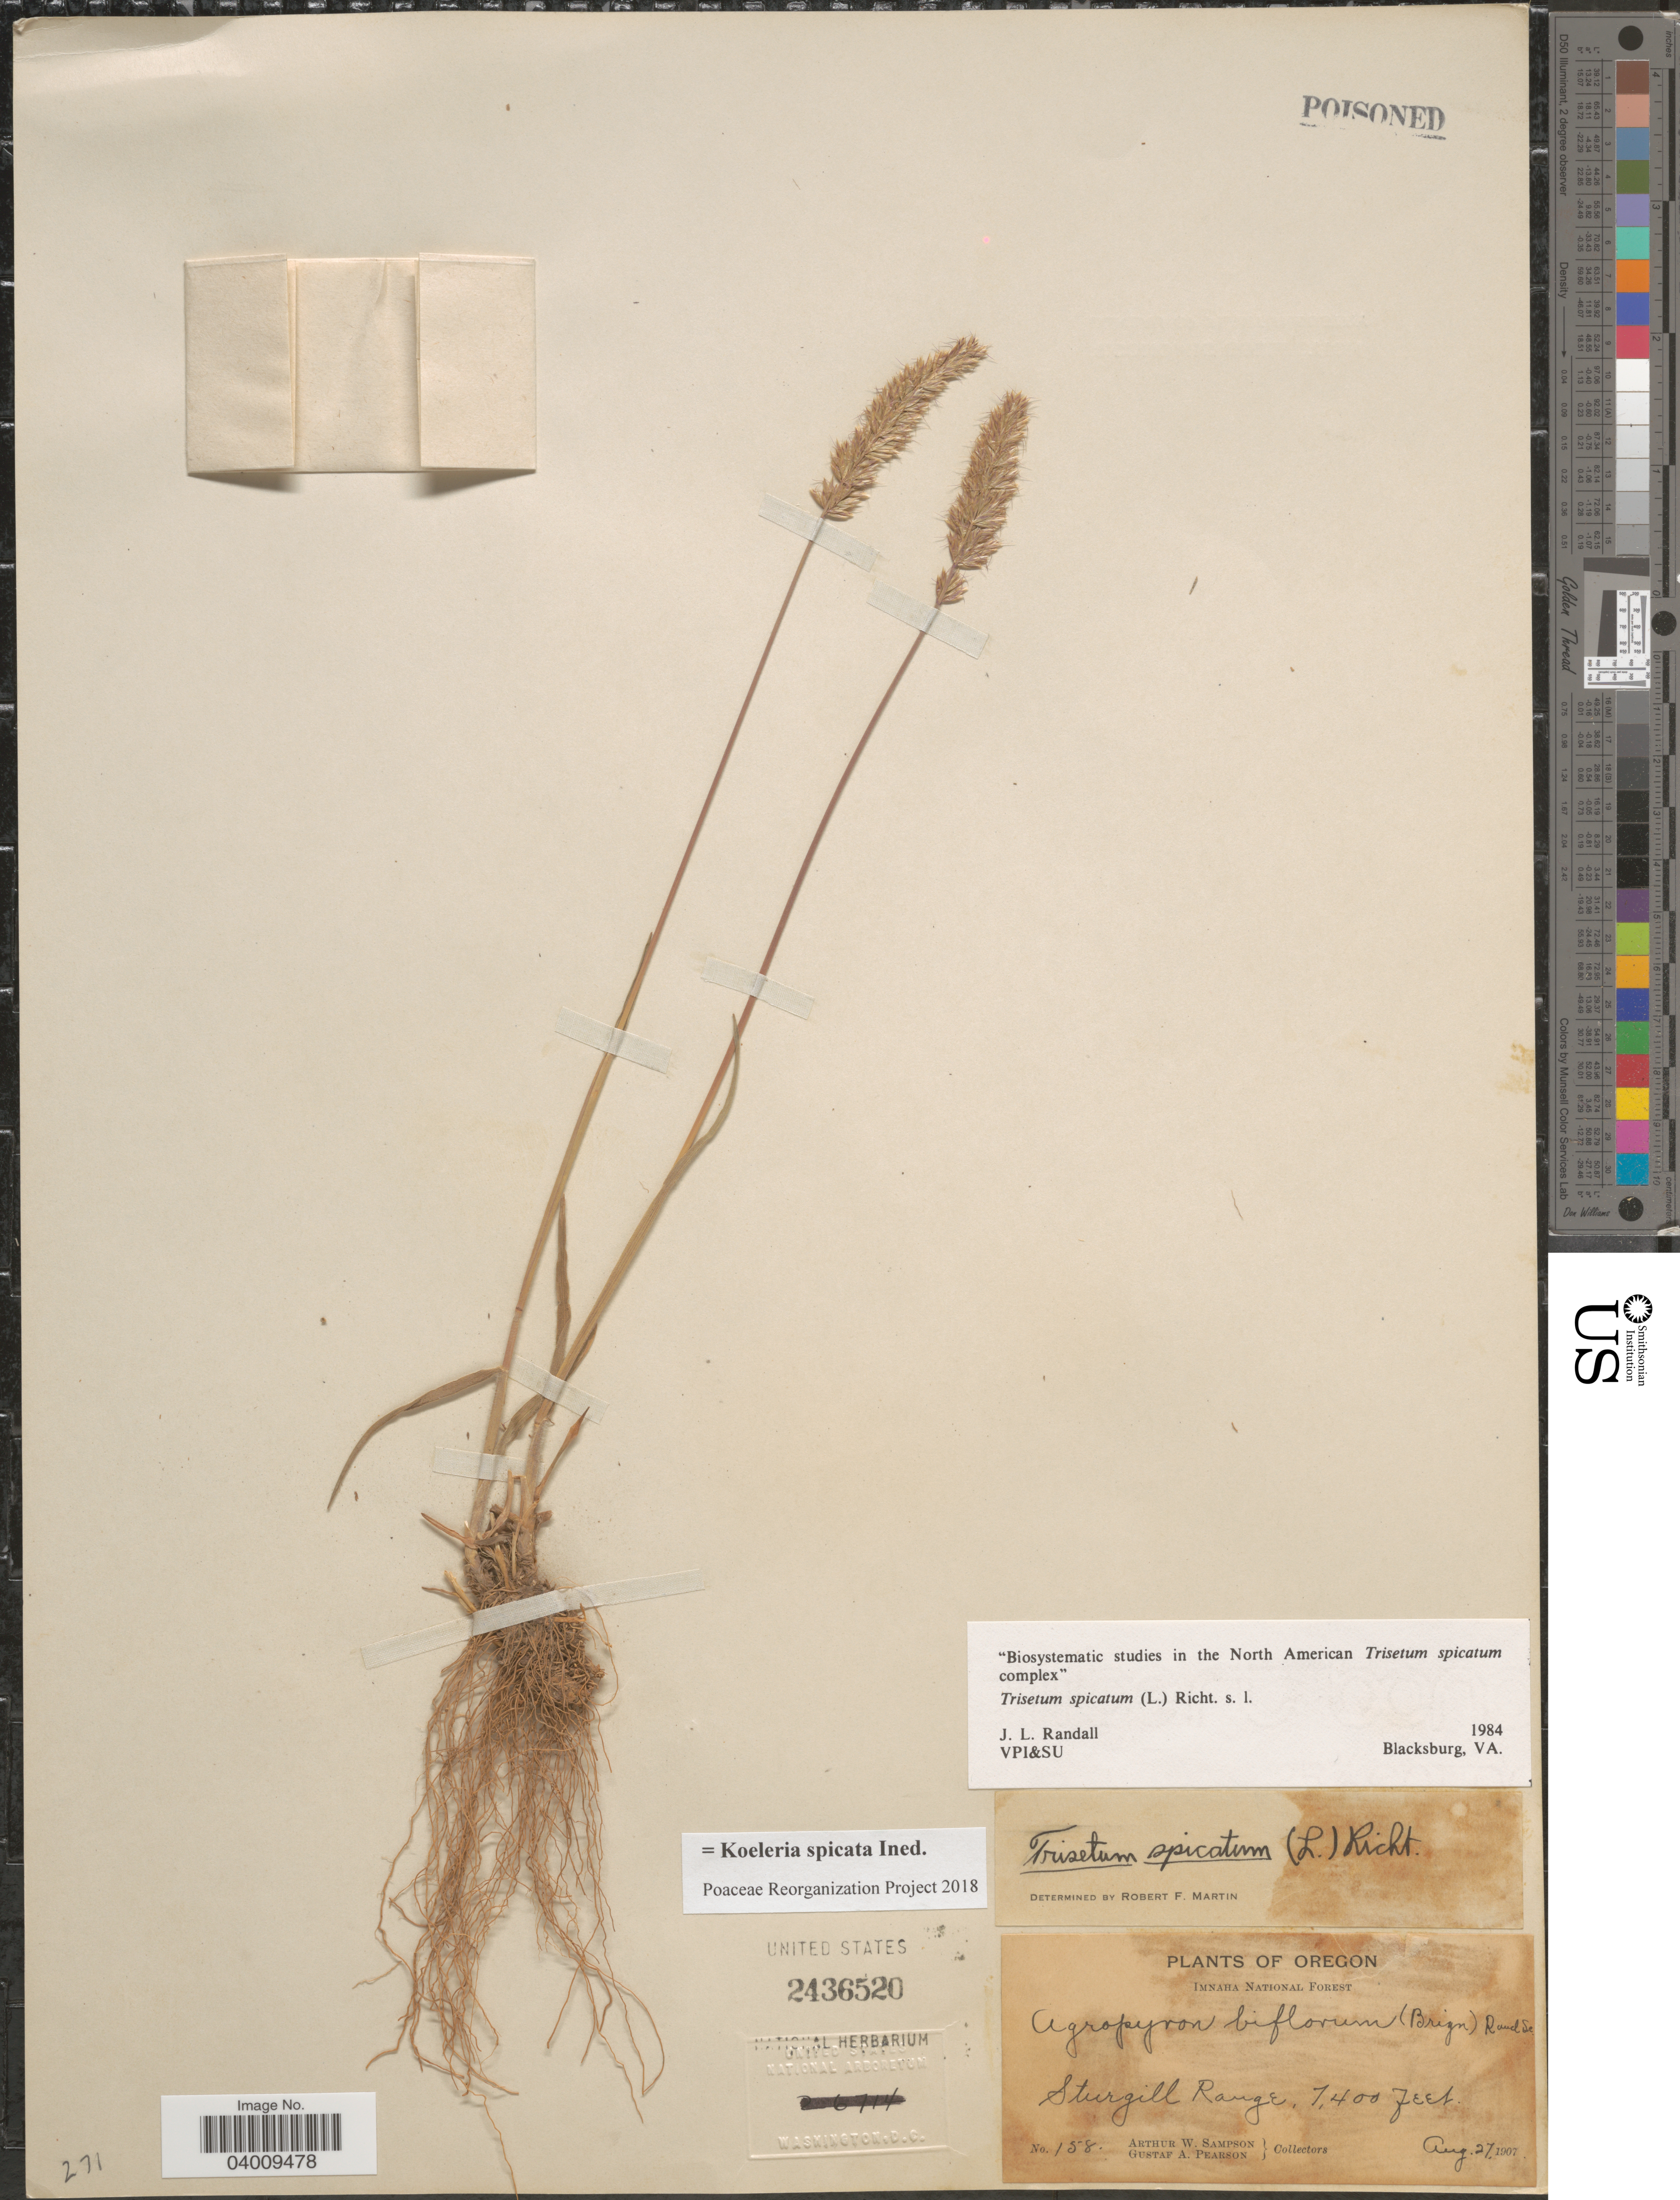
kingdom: Plantae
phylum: Tracheophyta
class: Liliopsida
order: Poales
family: Poaceae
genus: Koeleria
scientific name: Koeleria spicata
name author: (L.) Barberá et al.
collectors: A. Sampson & G. Pearson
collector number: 158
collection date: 1907-08-27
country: United States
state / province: Oregon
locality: Imnaha National Forest. Sturgill Range.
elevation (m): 2256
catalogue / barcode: US 2436520